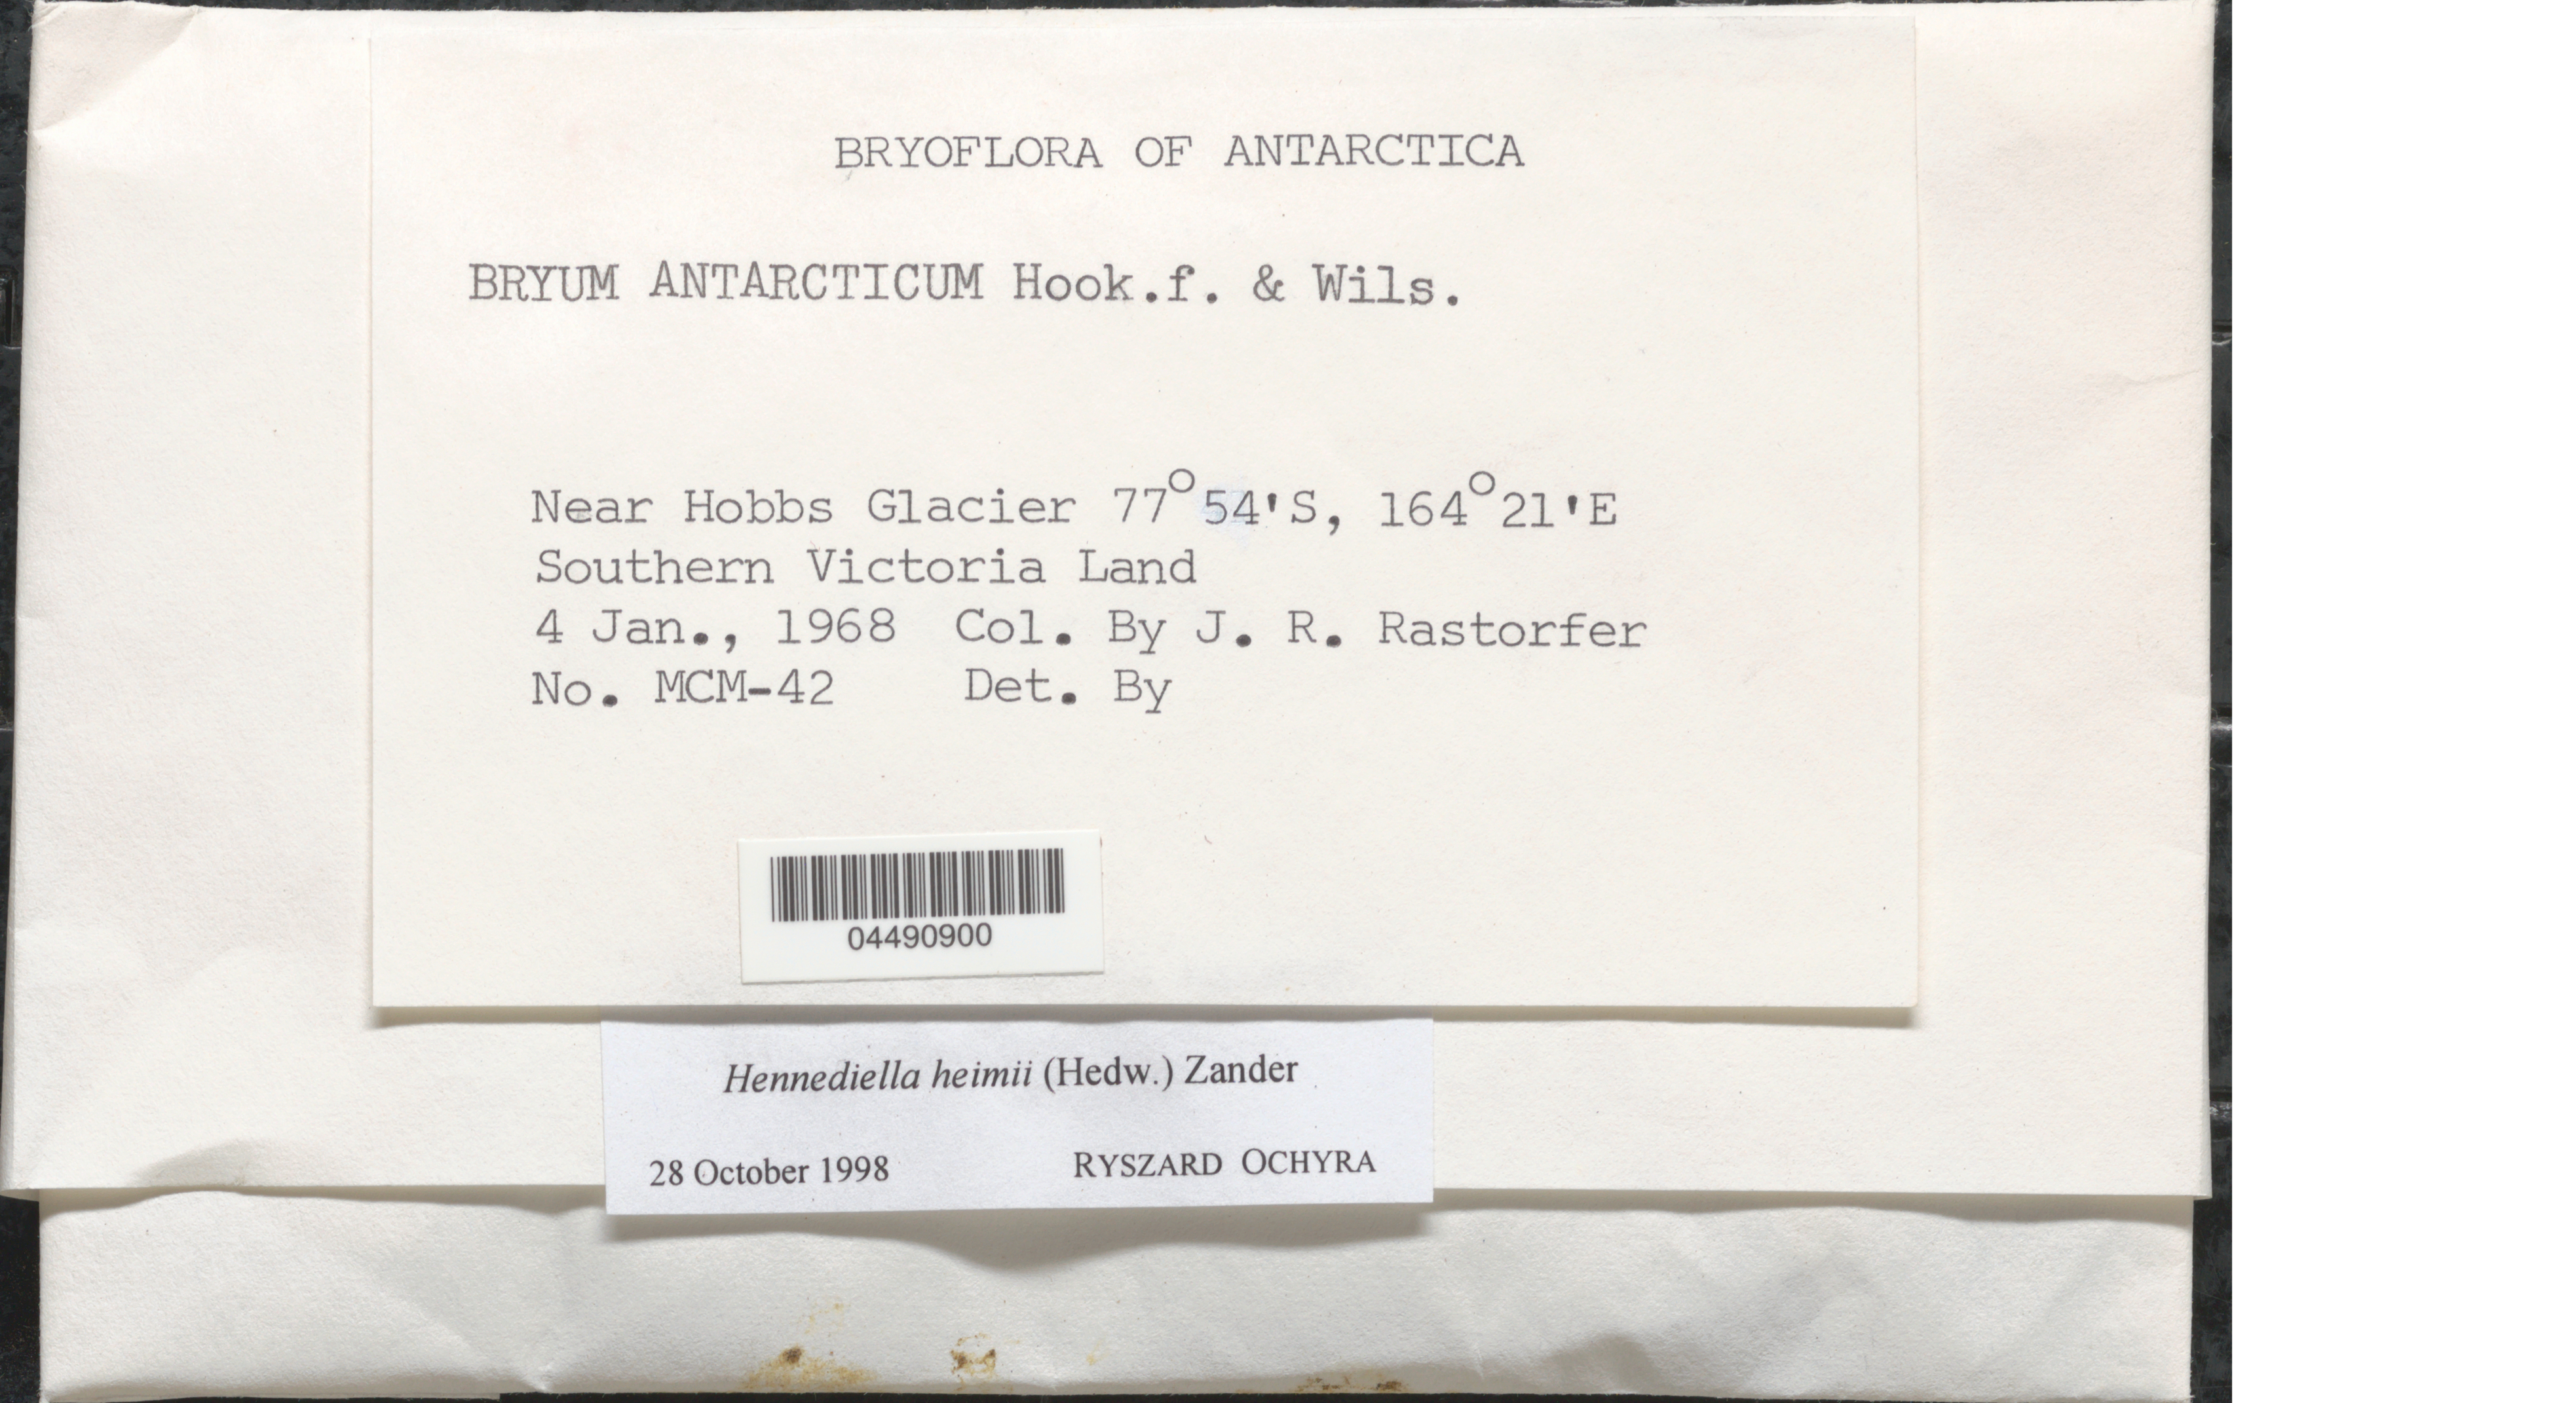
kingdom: Plantae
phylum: Bryophyta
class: Bryopsida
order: Pottiales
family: Pottiaceae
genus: Pottia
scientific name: Pottia heimii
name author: (Hedw.) Hampe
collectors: J. Rastorfer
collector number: MCM-42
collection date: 1968-01-04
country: Antarctica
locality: Near Hobbs Glacier. Southern Victoria Land.